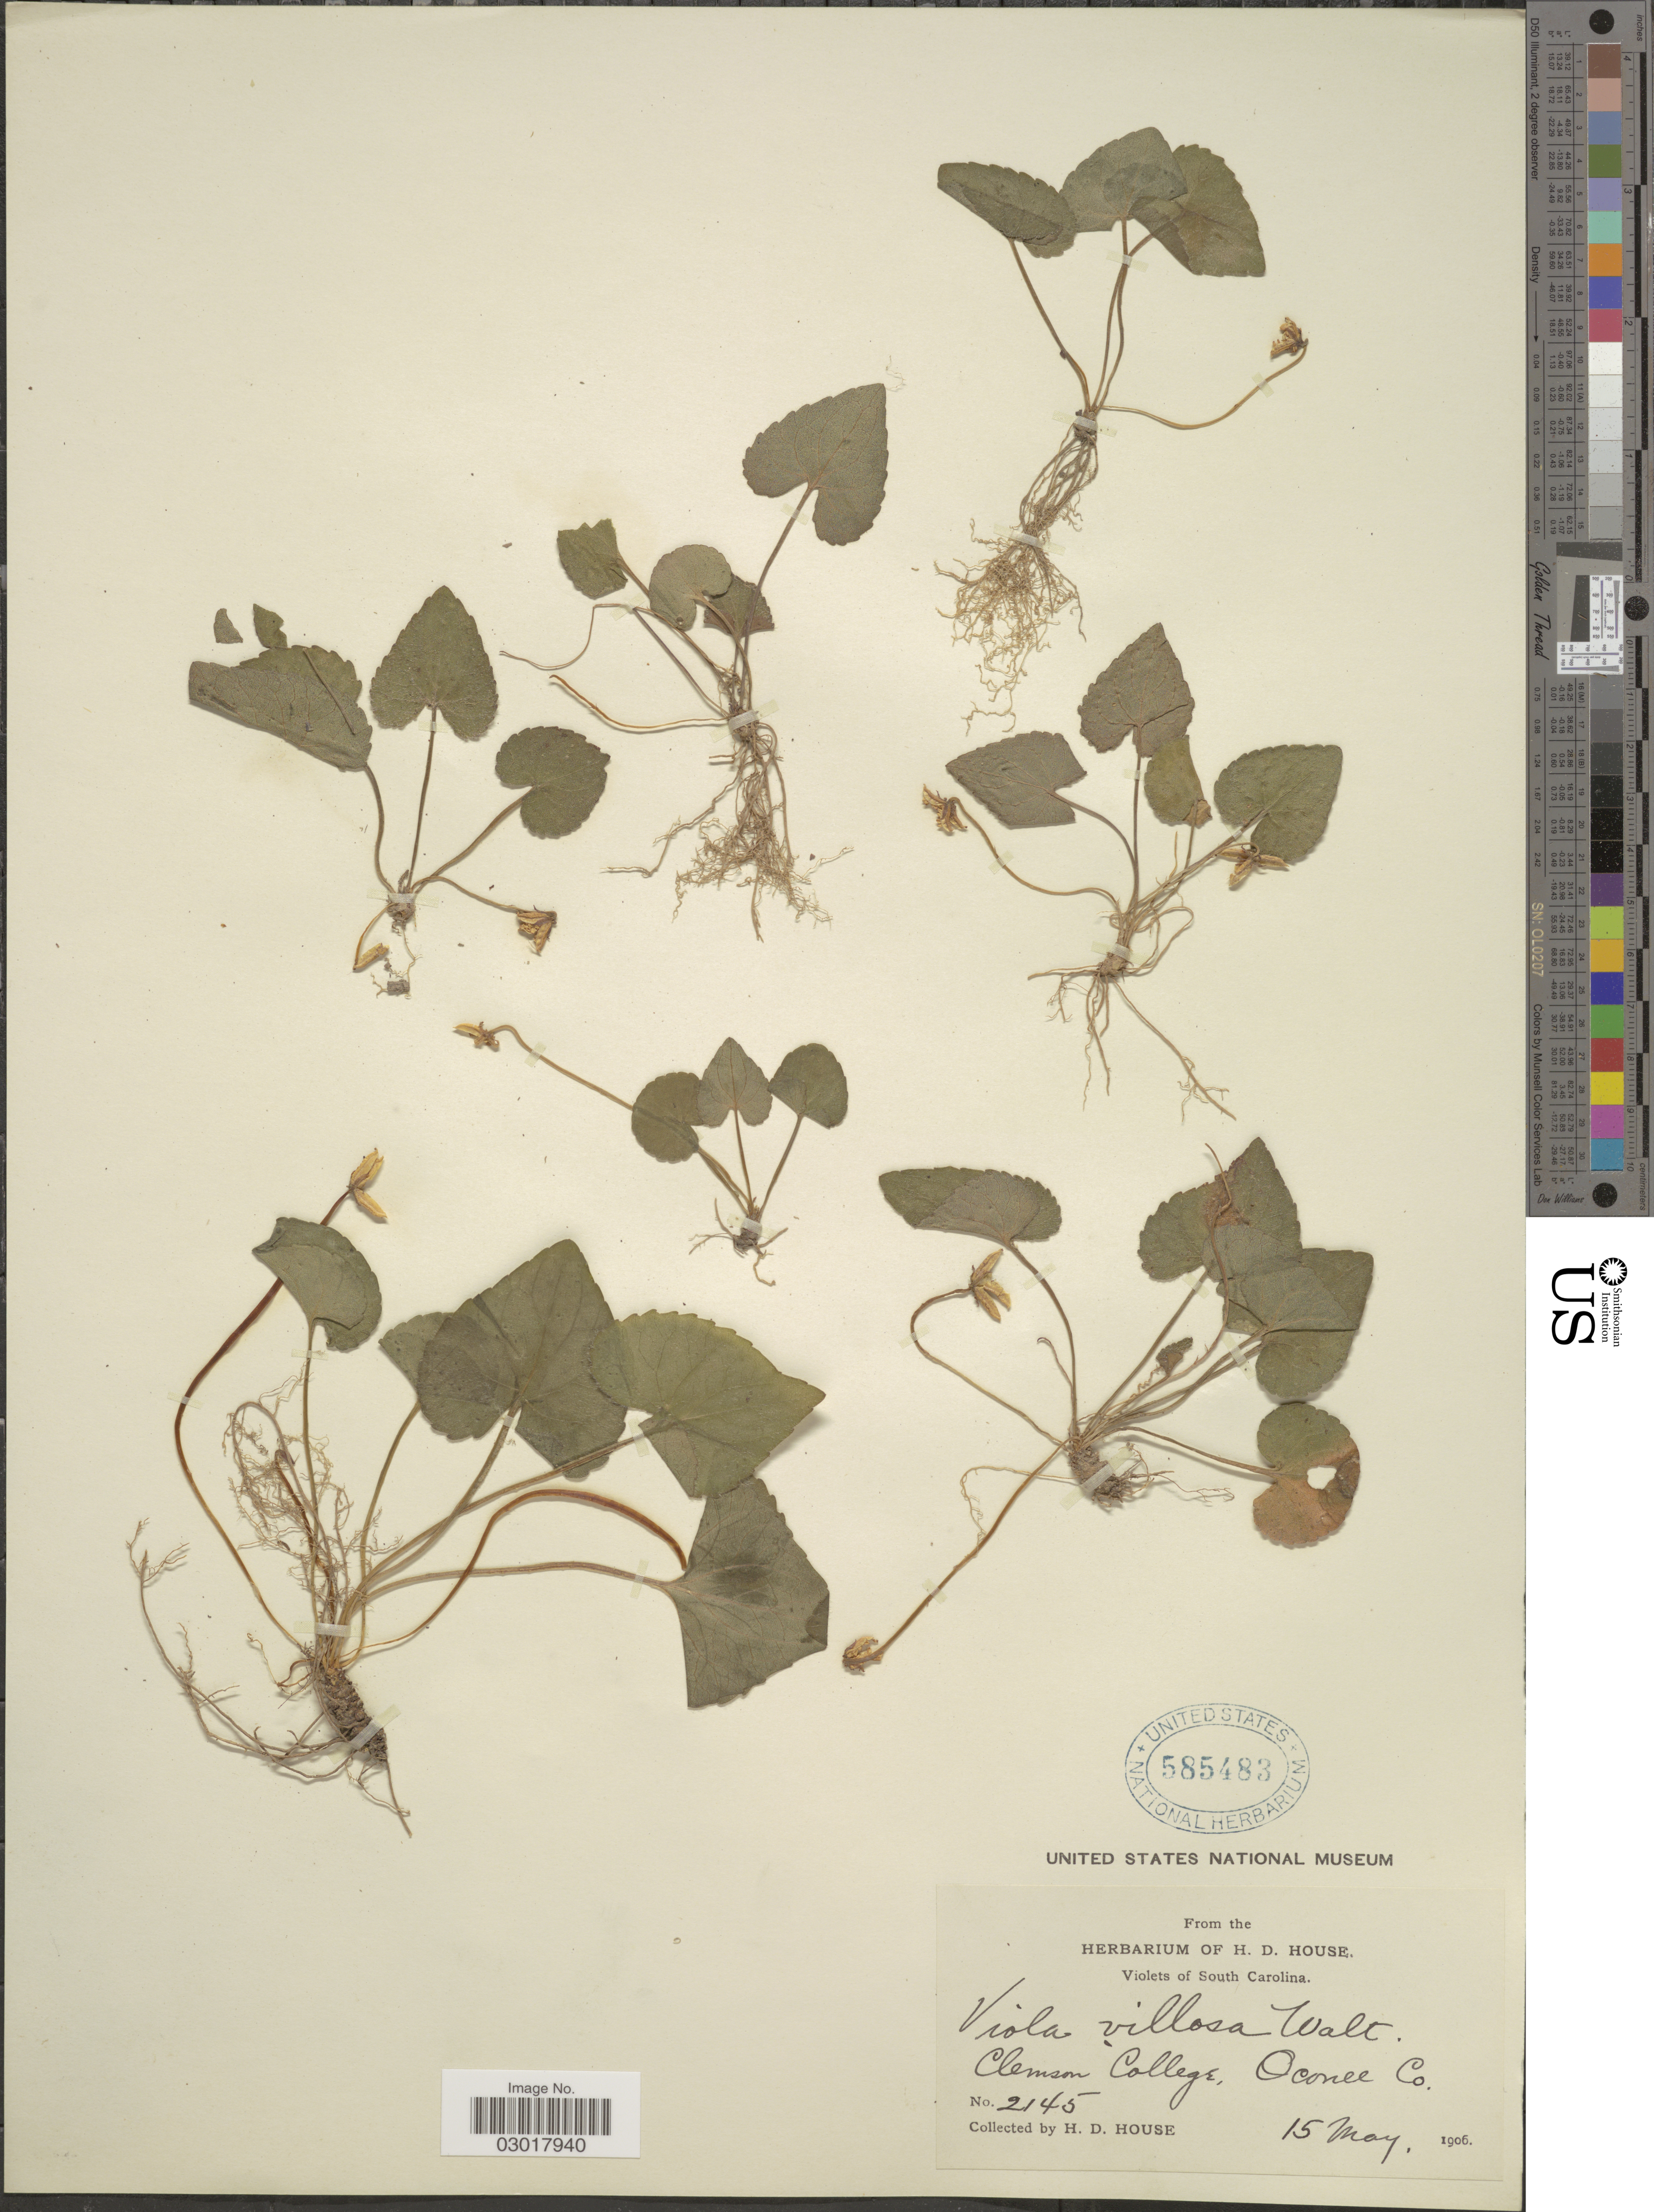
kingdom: Plantae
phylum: Tracheophyta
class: Magnoliopsida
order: Malpighiales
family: Violaceae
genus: Viola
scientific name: Viola villosa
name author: Walter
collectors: H. D. House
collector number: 2145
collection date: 1906-05-15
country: United States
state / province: South Carolina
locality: Clemson College, Oconee Co.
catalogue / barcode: US 585483